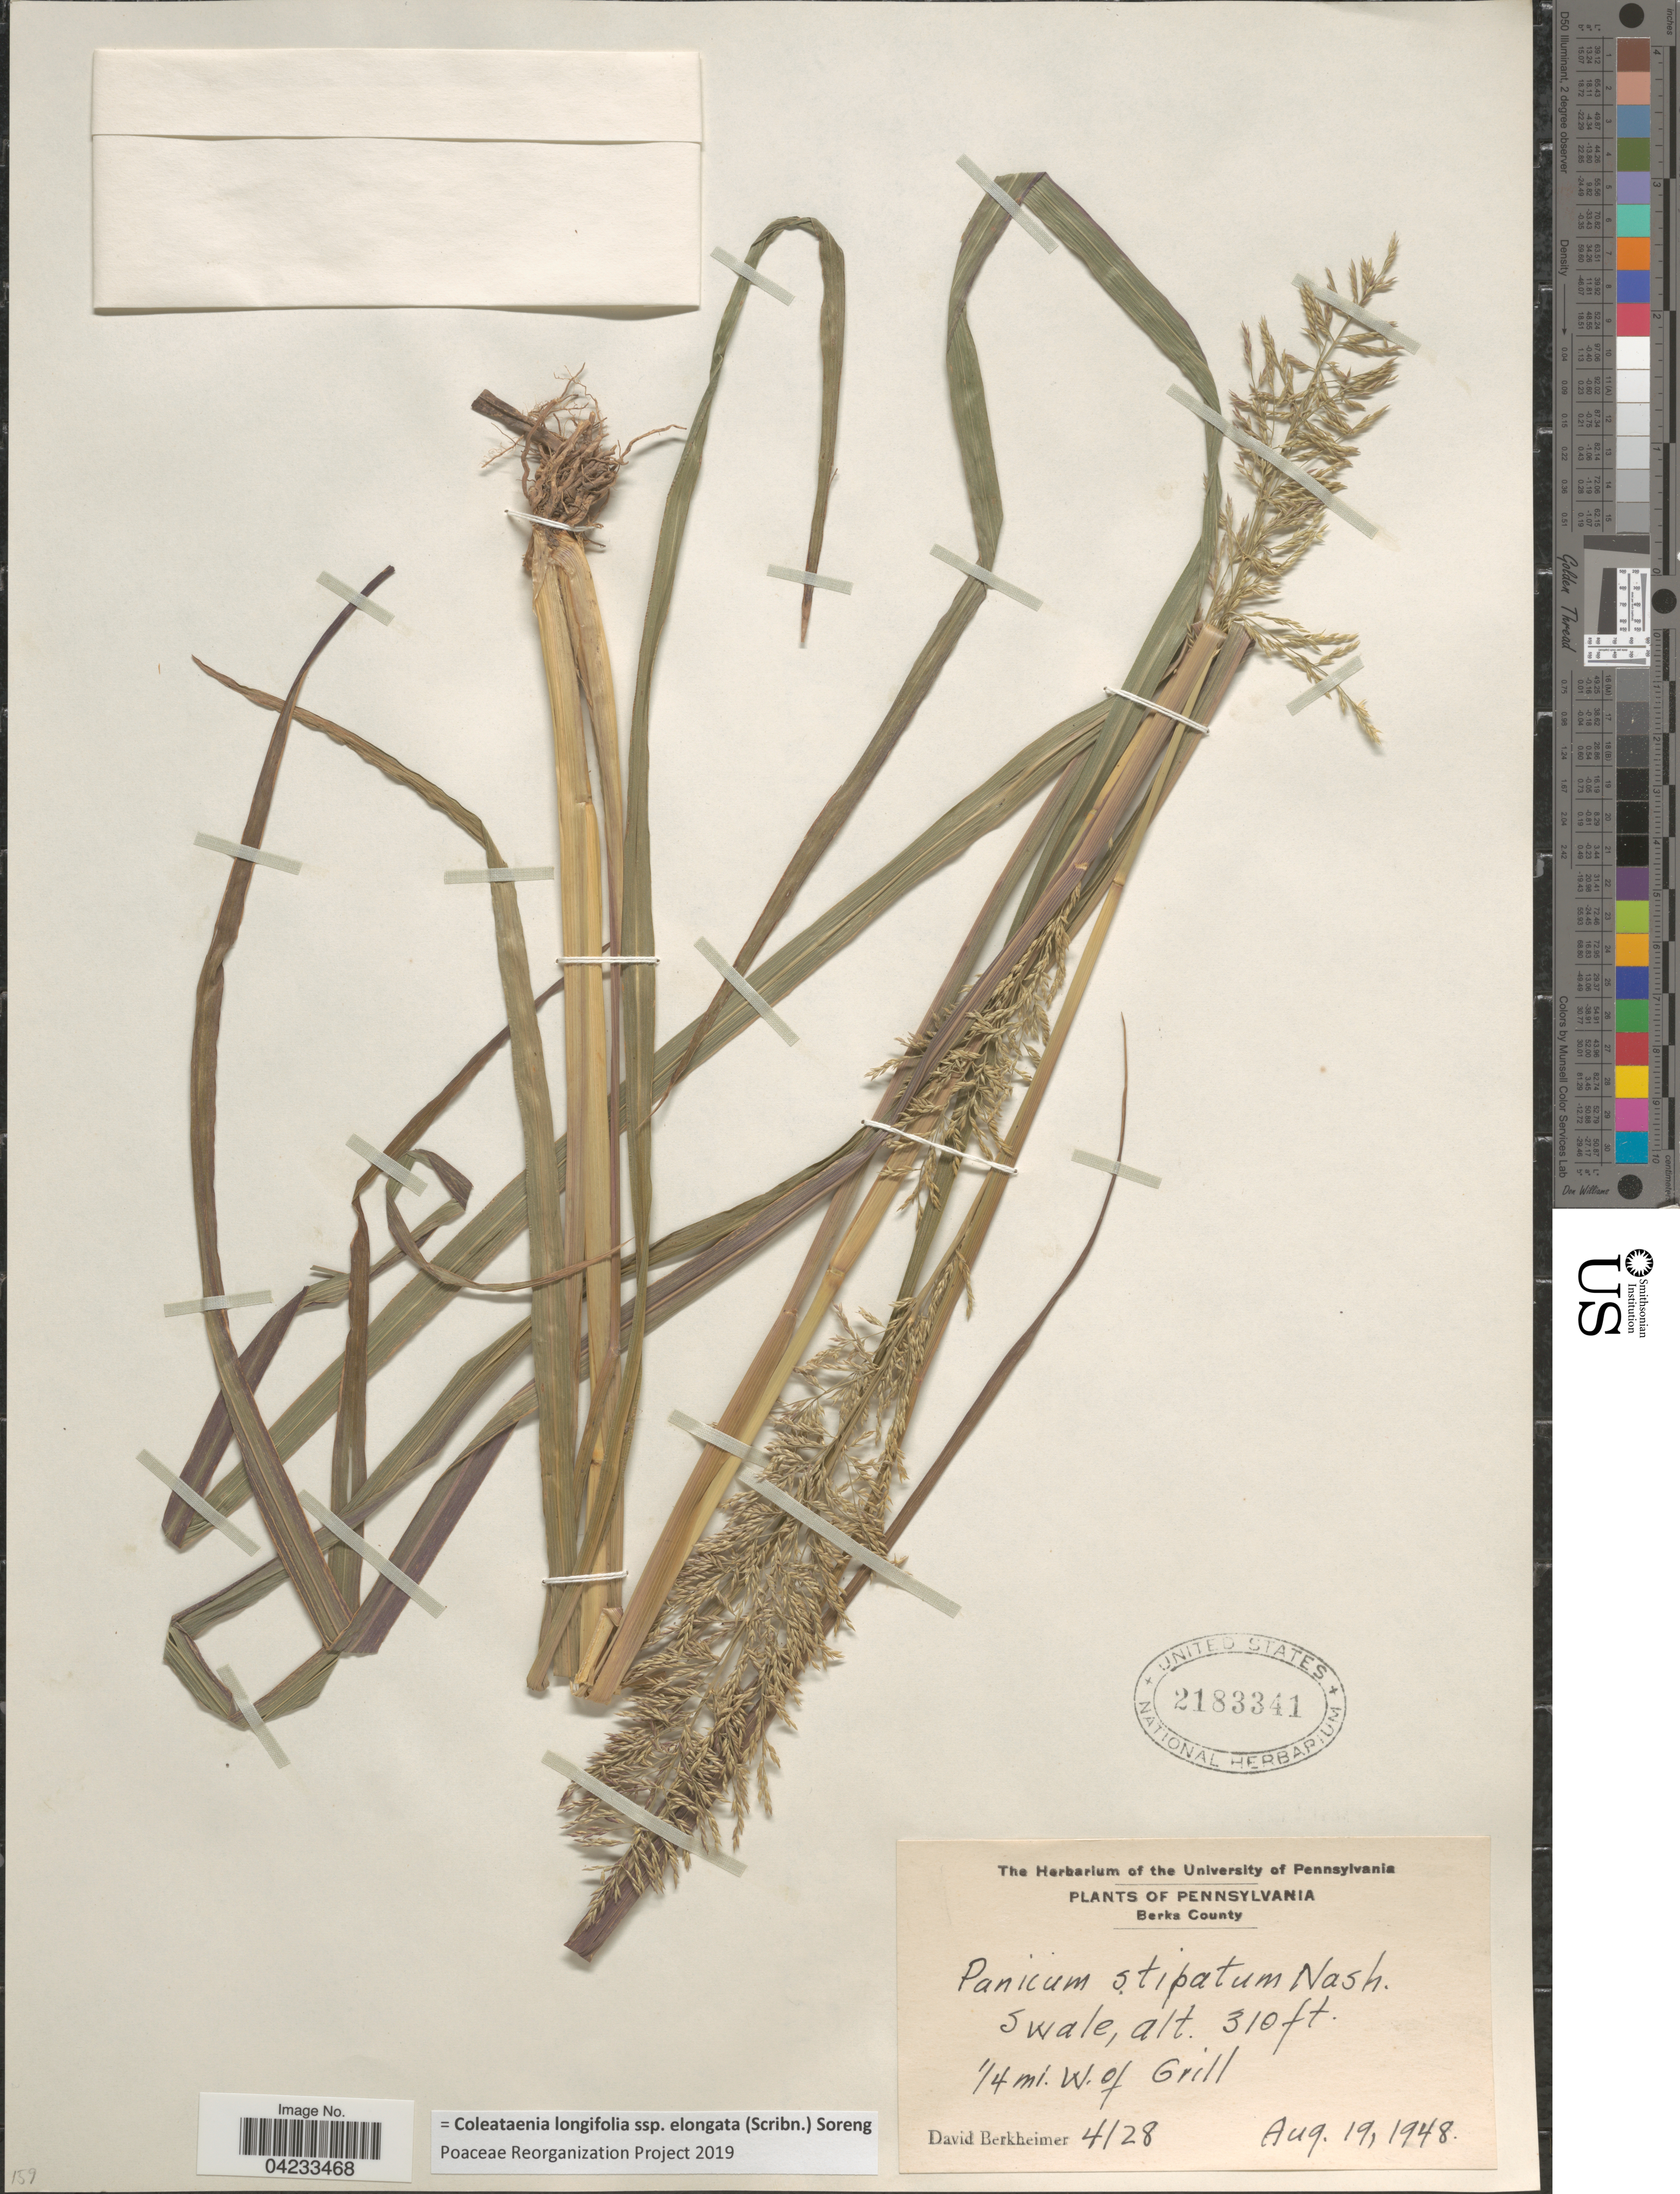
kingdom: Plantae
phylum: Tracheophyta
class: Liliopsida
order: Poales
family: Poaceae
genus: Coleataenia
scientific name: Coleataenia longifolia subsp. elongata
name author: (Scribn.) Soreng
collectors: D. Berkheimer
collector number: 4128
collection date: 1948-08-19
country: United States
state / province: Pennsylvania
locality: Berks County. Swale. 1/4 mi. W. of Grill.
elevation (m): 94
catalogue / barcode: US 2183341